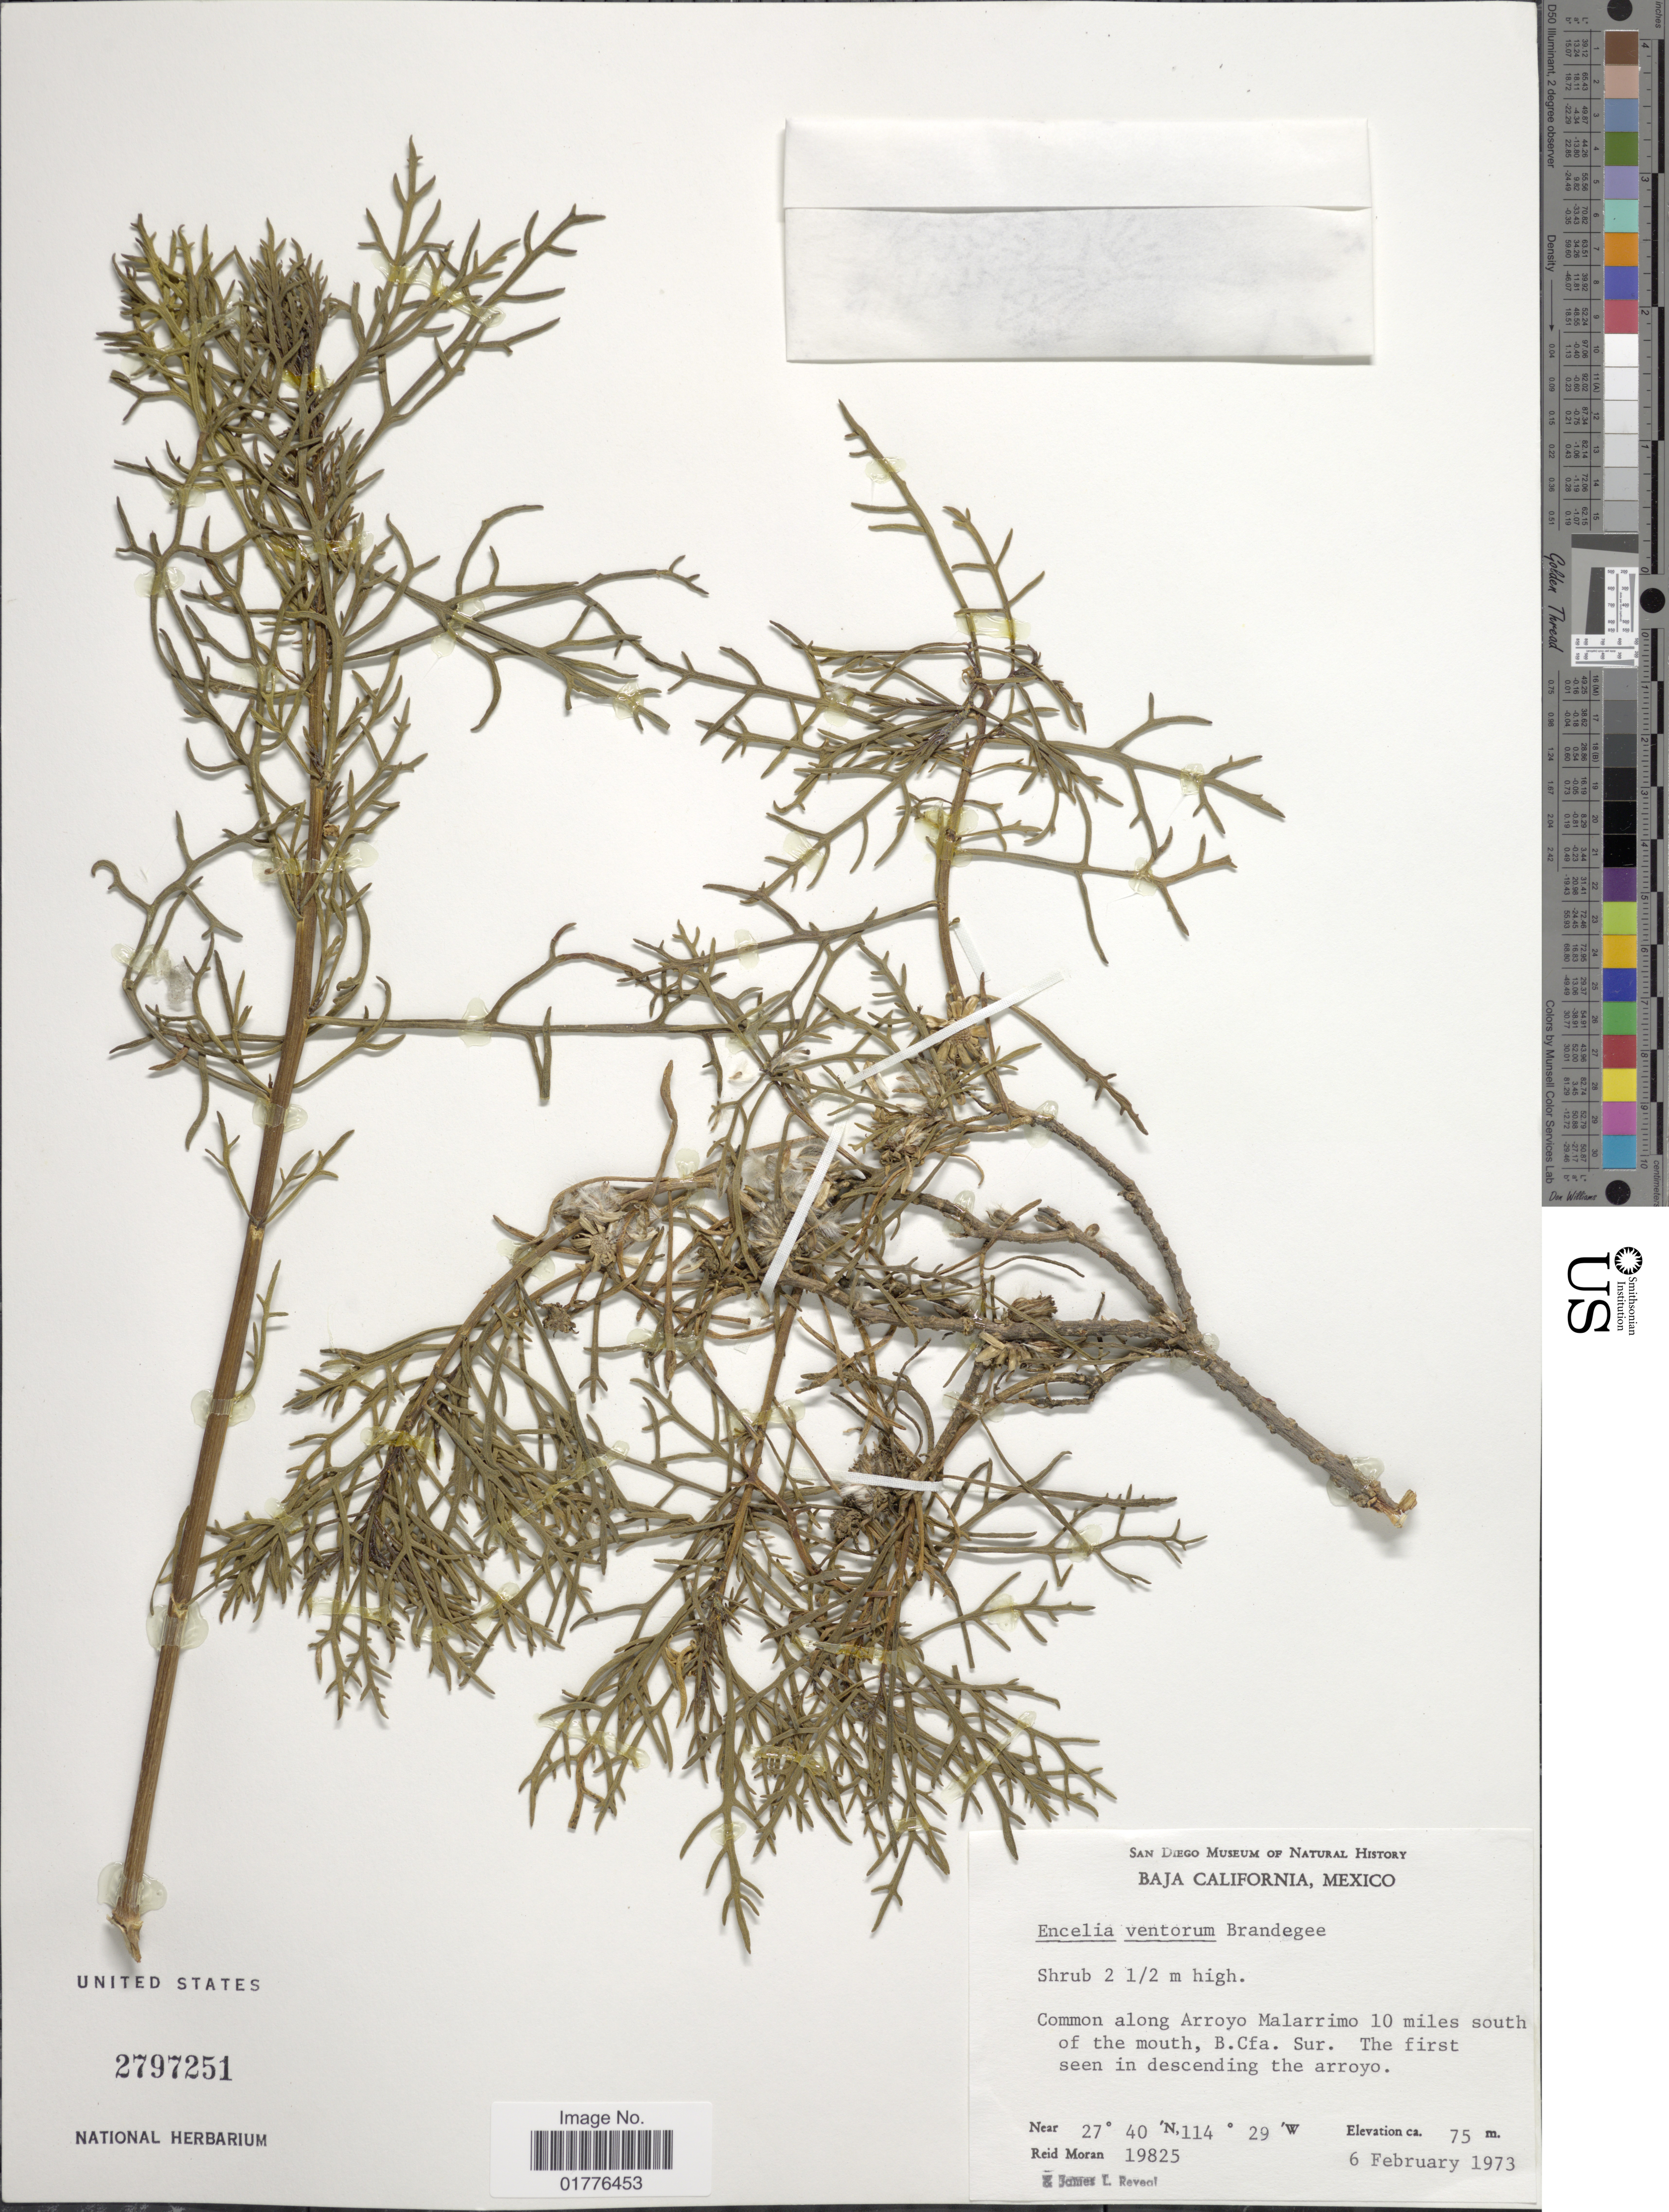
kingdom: Plantae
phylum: Tracheophyta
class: Magnoliopsida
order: Asterales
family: Asteraceae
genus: Encelia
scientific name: Encelia ventorum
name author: Brandegee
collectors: R. V. Moran & J. L. Reveal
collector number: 19825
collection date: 1973-02-06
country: Mexico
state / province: Baja California Sur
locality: Arroyo Malarrimo 10 miles south of the mouth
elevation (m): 75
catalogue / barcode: US 2797251